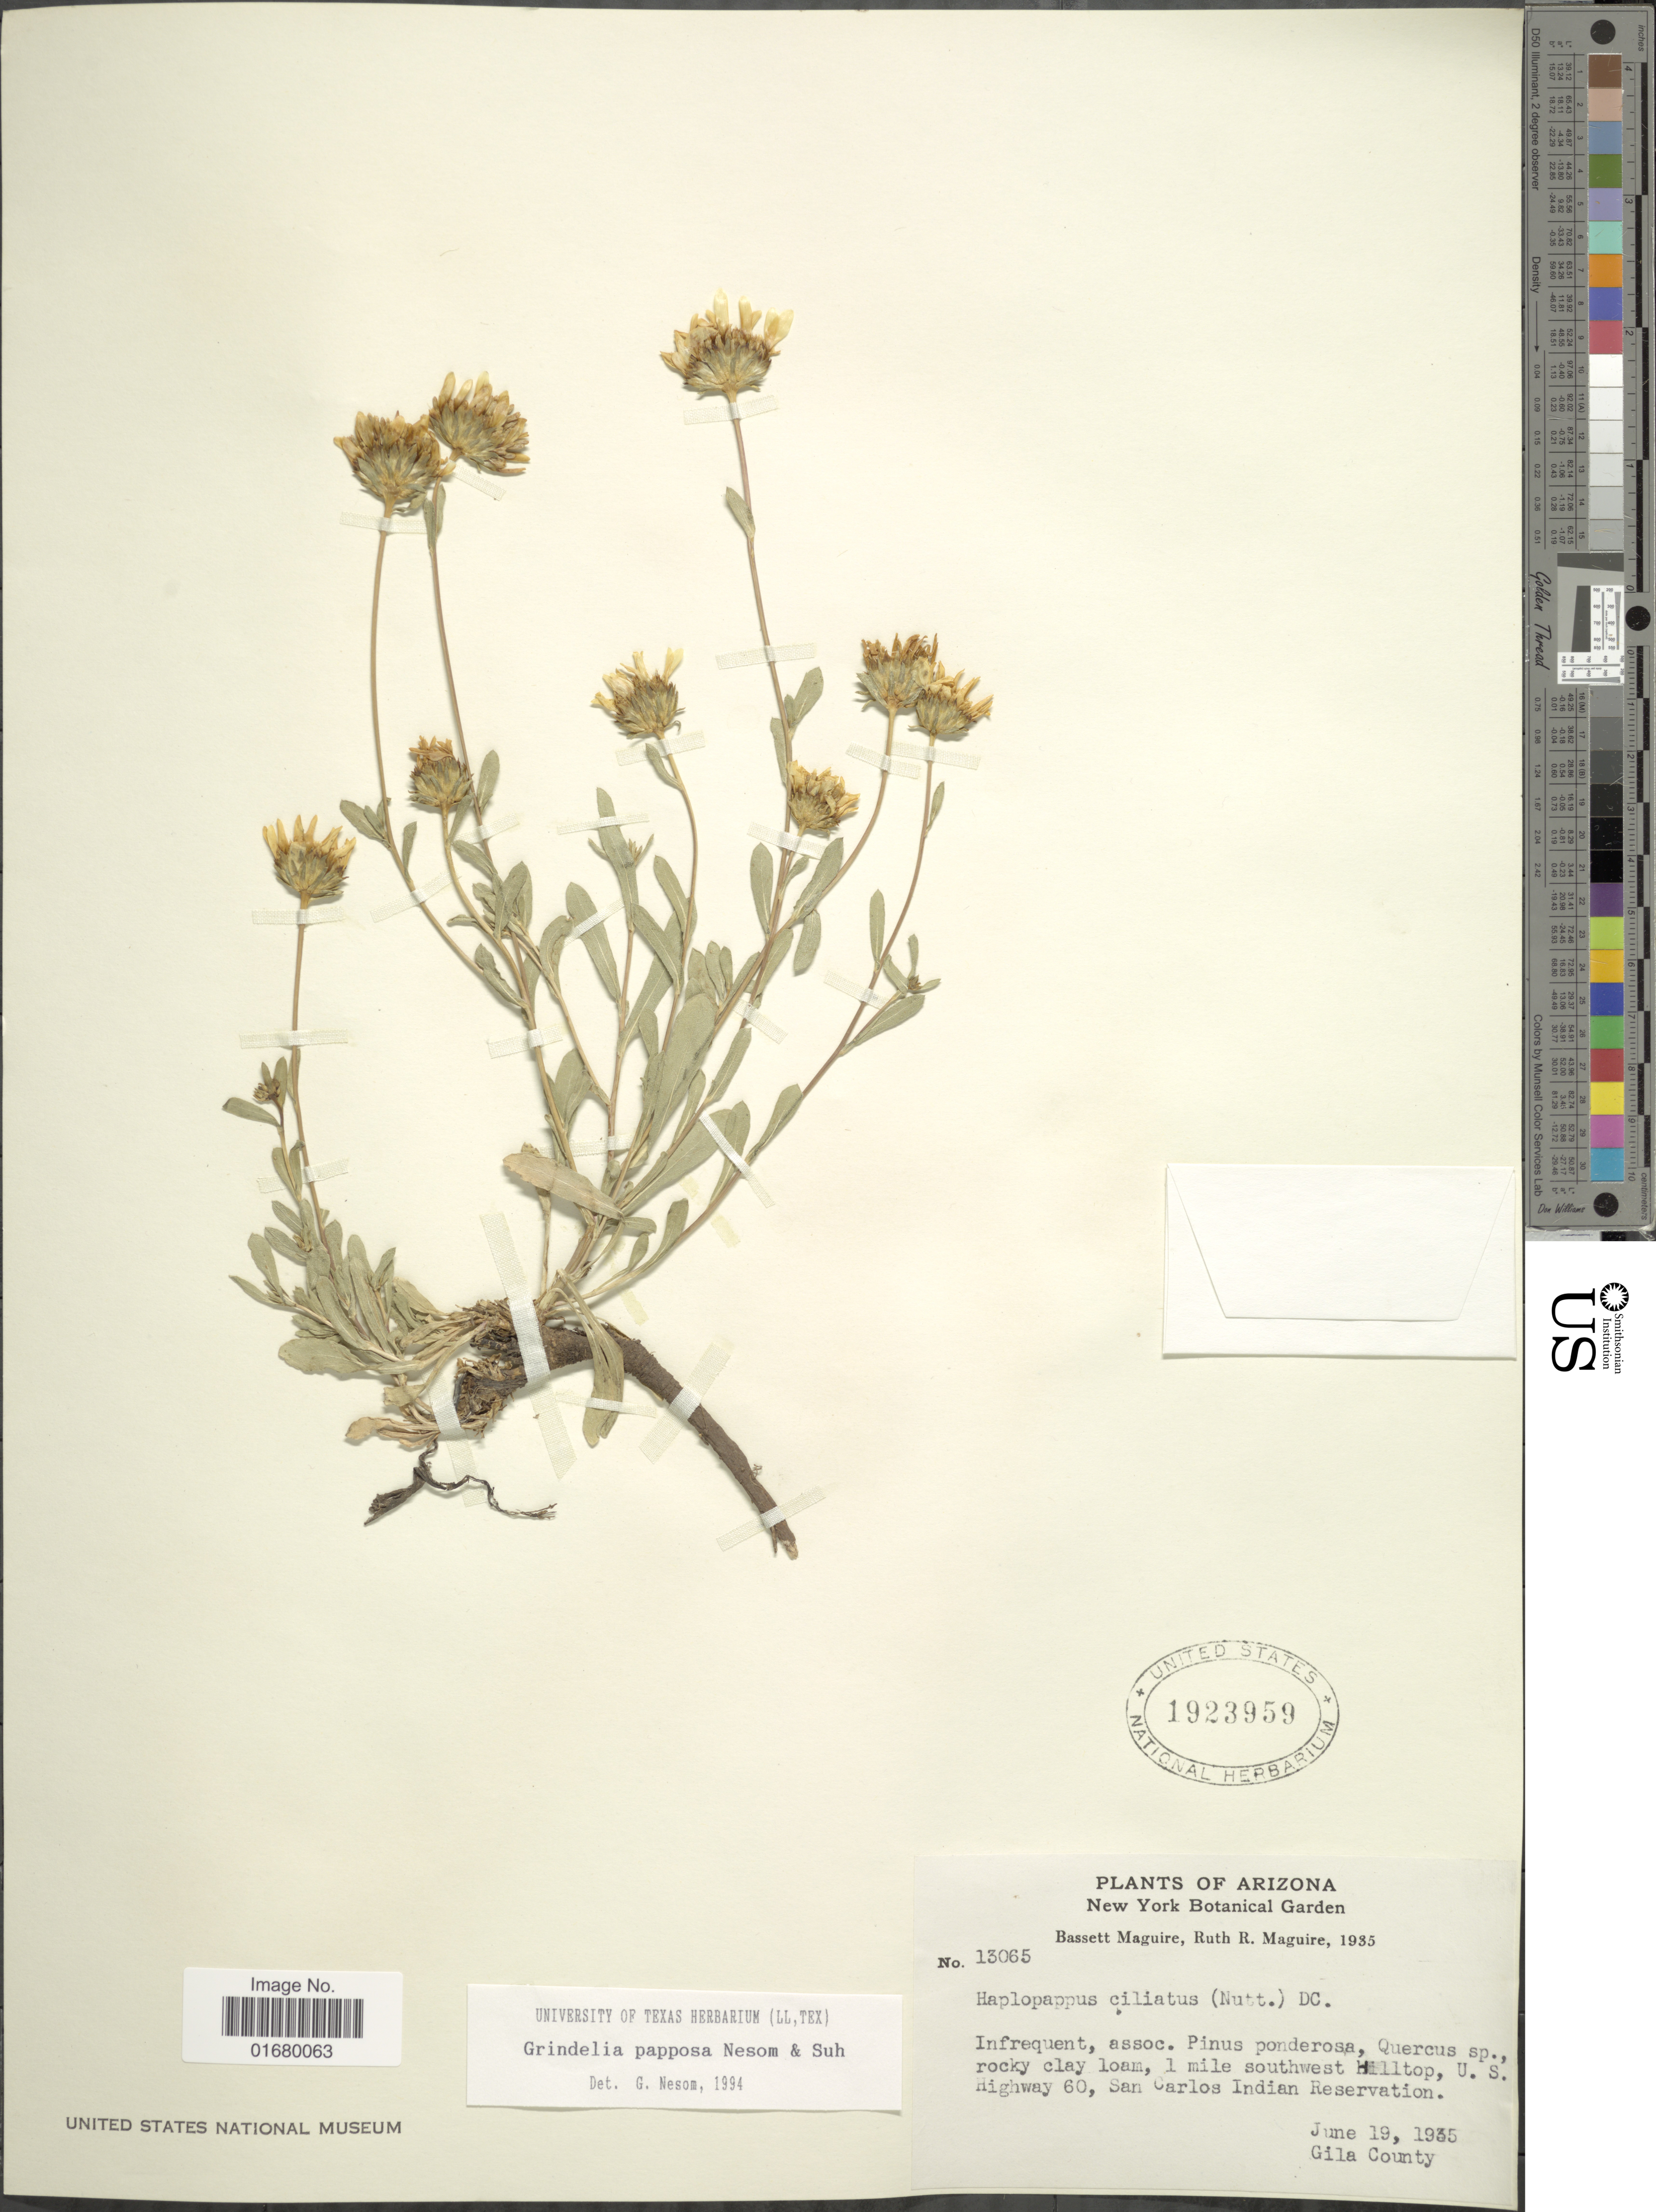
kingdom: Plantae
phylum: Tracheophyta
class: Magnoliopsida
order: Asterales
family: Asteraceae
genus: Grindelia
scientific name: Grindelia papposa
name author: G.L. Nesom & Suh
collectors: B. Maguire & R. R. Maguire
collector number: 13065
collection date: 1935-06-19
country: United States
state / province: Arizona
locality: Gila County, 1 miles southwest Hilltop, U.S. Highway 60, San Carlos Indian Reservation.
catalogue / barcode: US 1923959